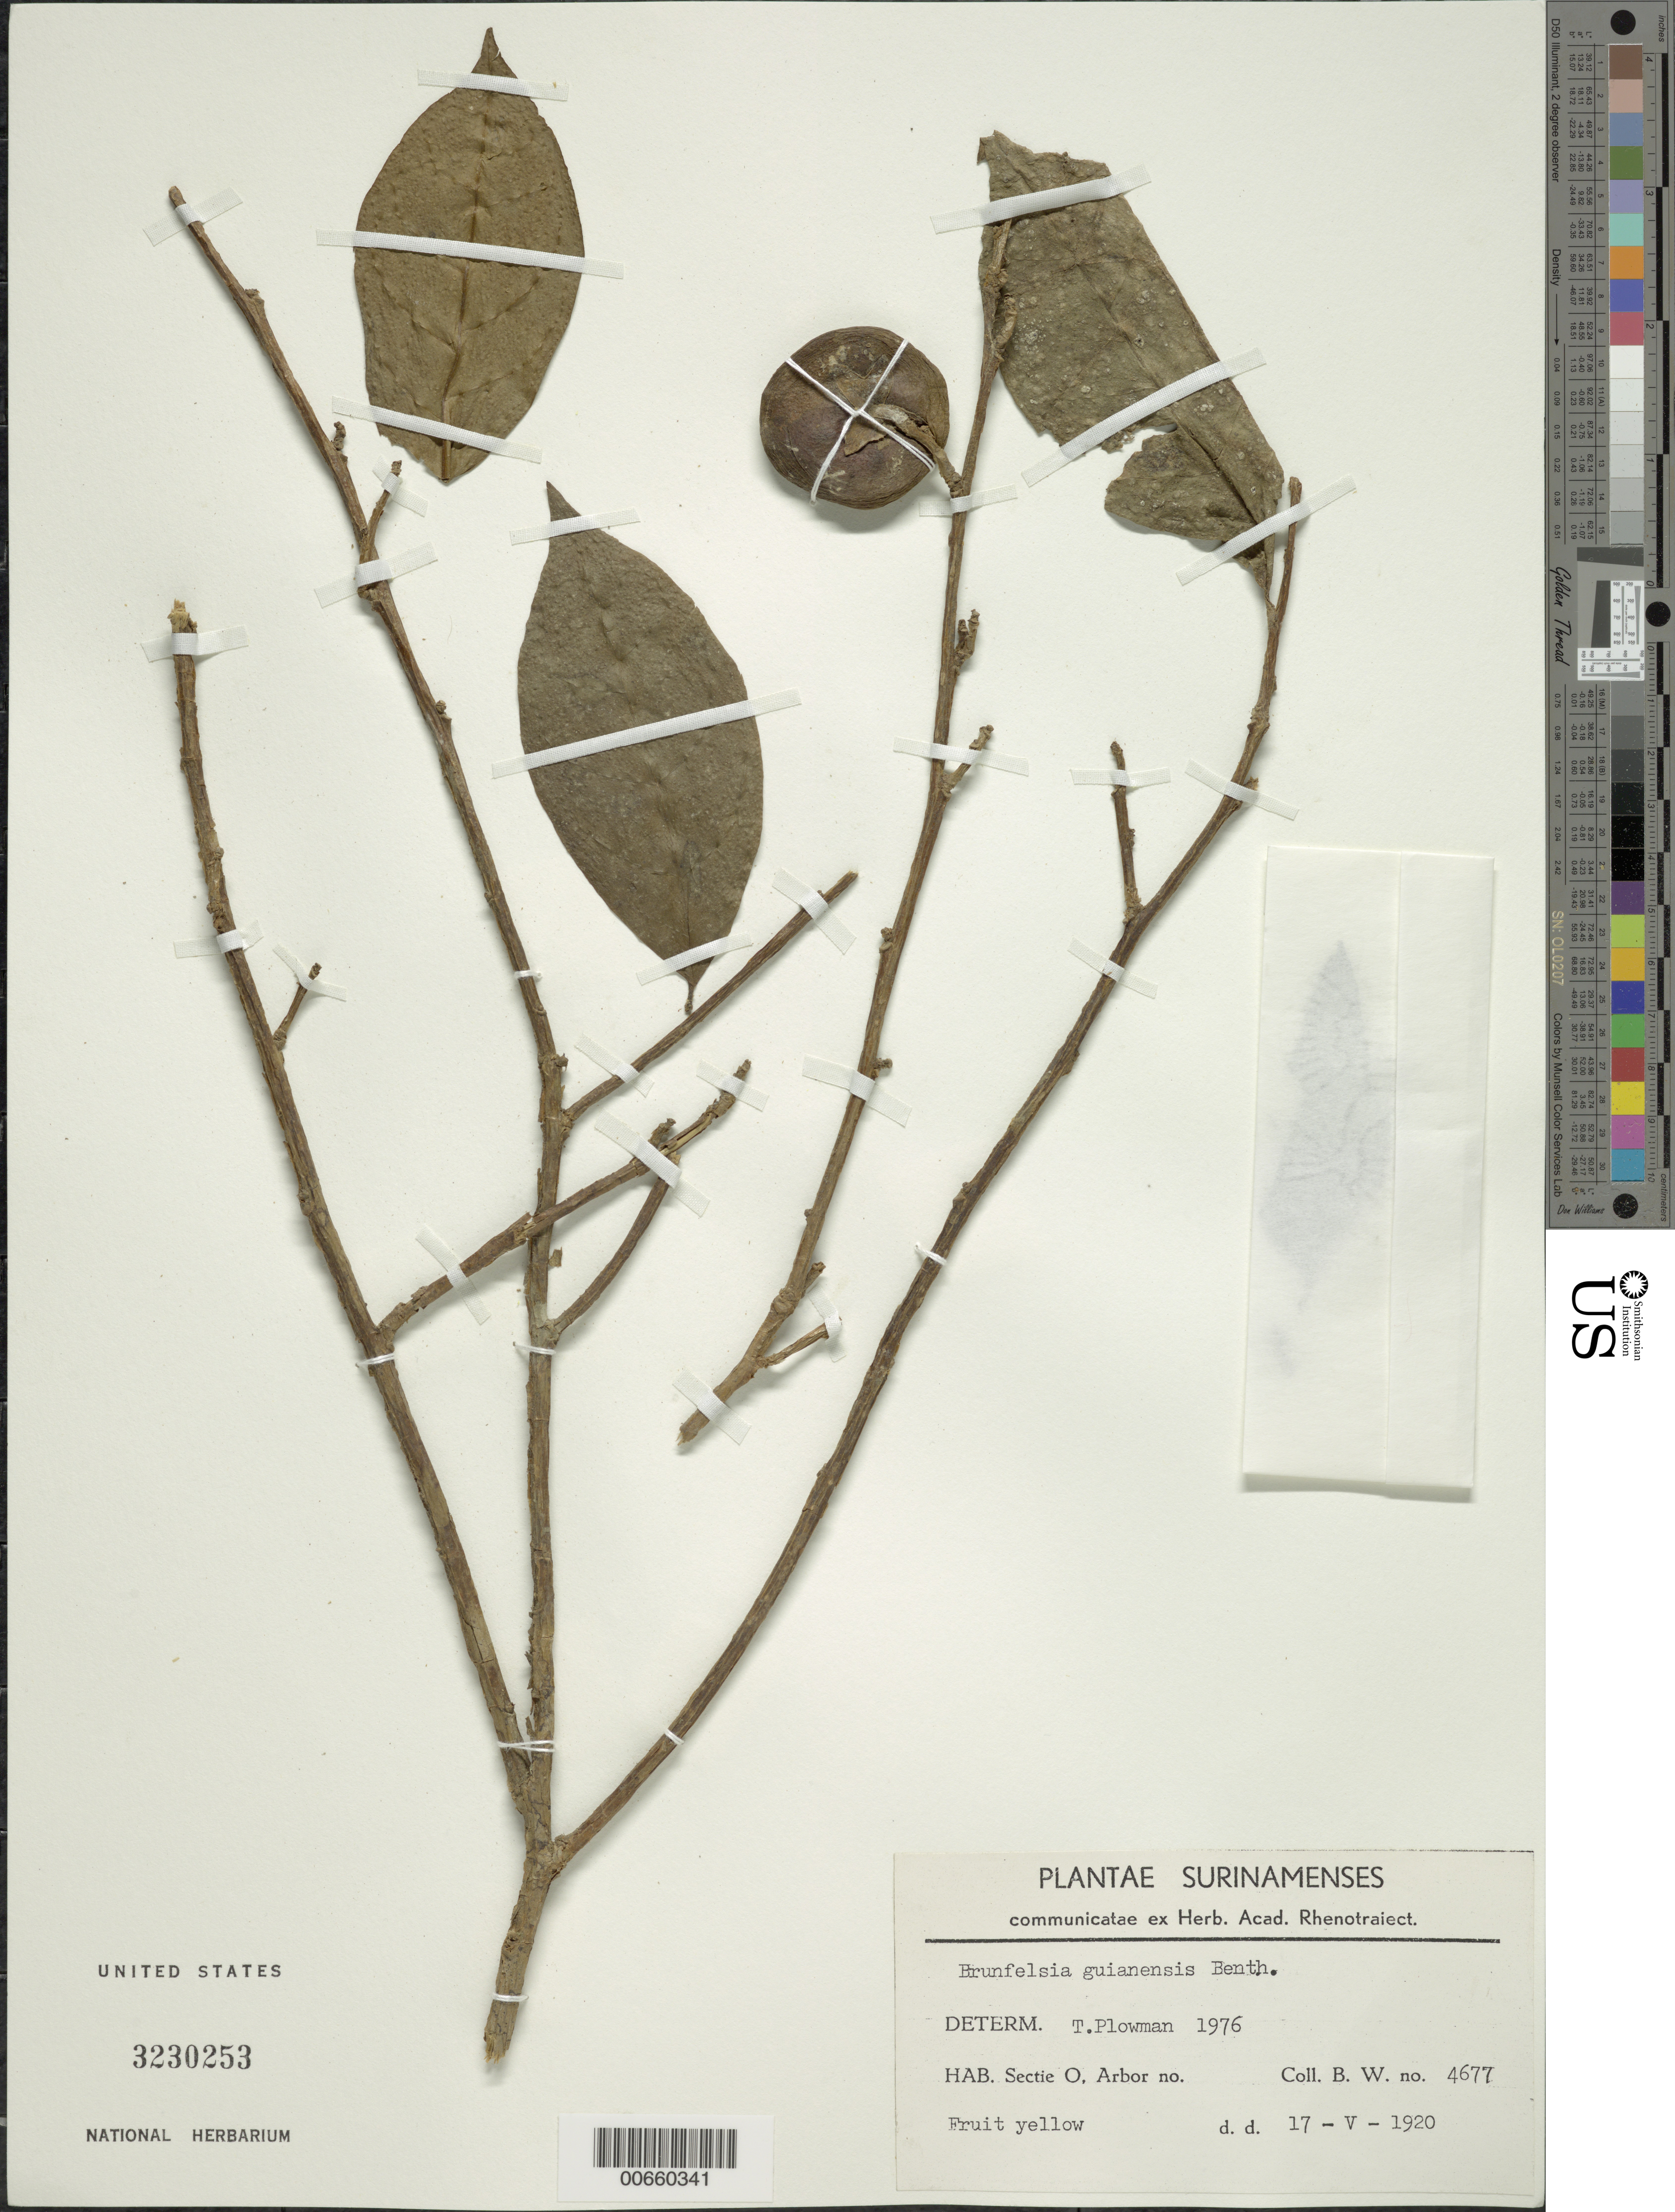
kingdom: Plantae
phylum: Tracheophyta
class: Magnoliopsida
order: Solanales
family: Solanaceae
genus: Brunfelsia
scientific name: Brunfelsia guianensis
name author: Benth.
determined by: Plowman, Timothy C.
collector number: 4677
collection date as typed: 17-May-20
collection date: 1920-05-17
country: Suriname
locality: Sectie O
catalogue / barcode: US 3230253